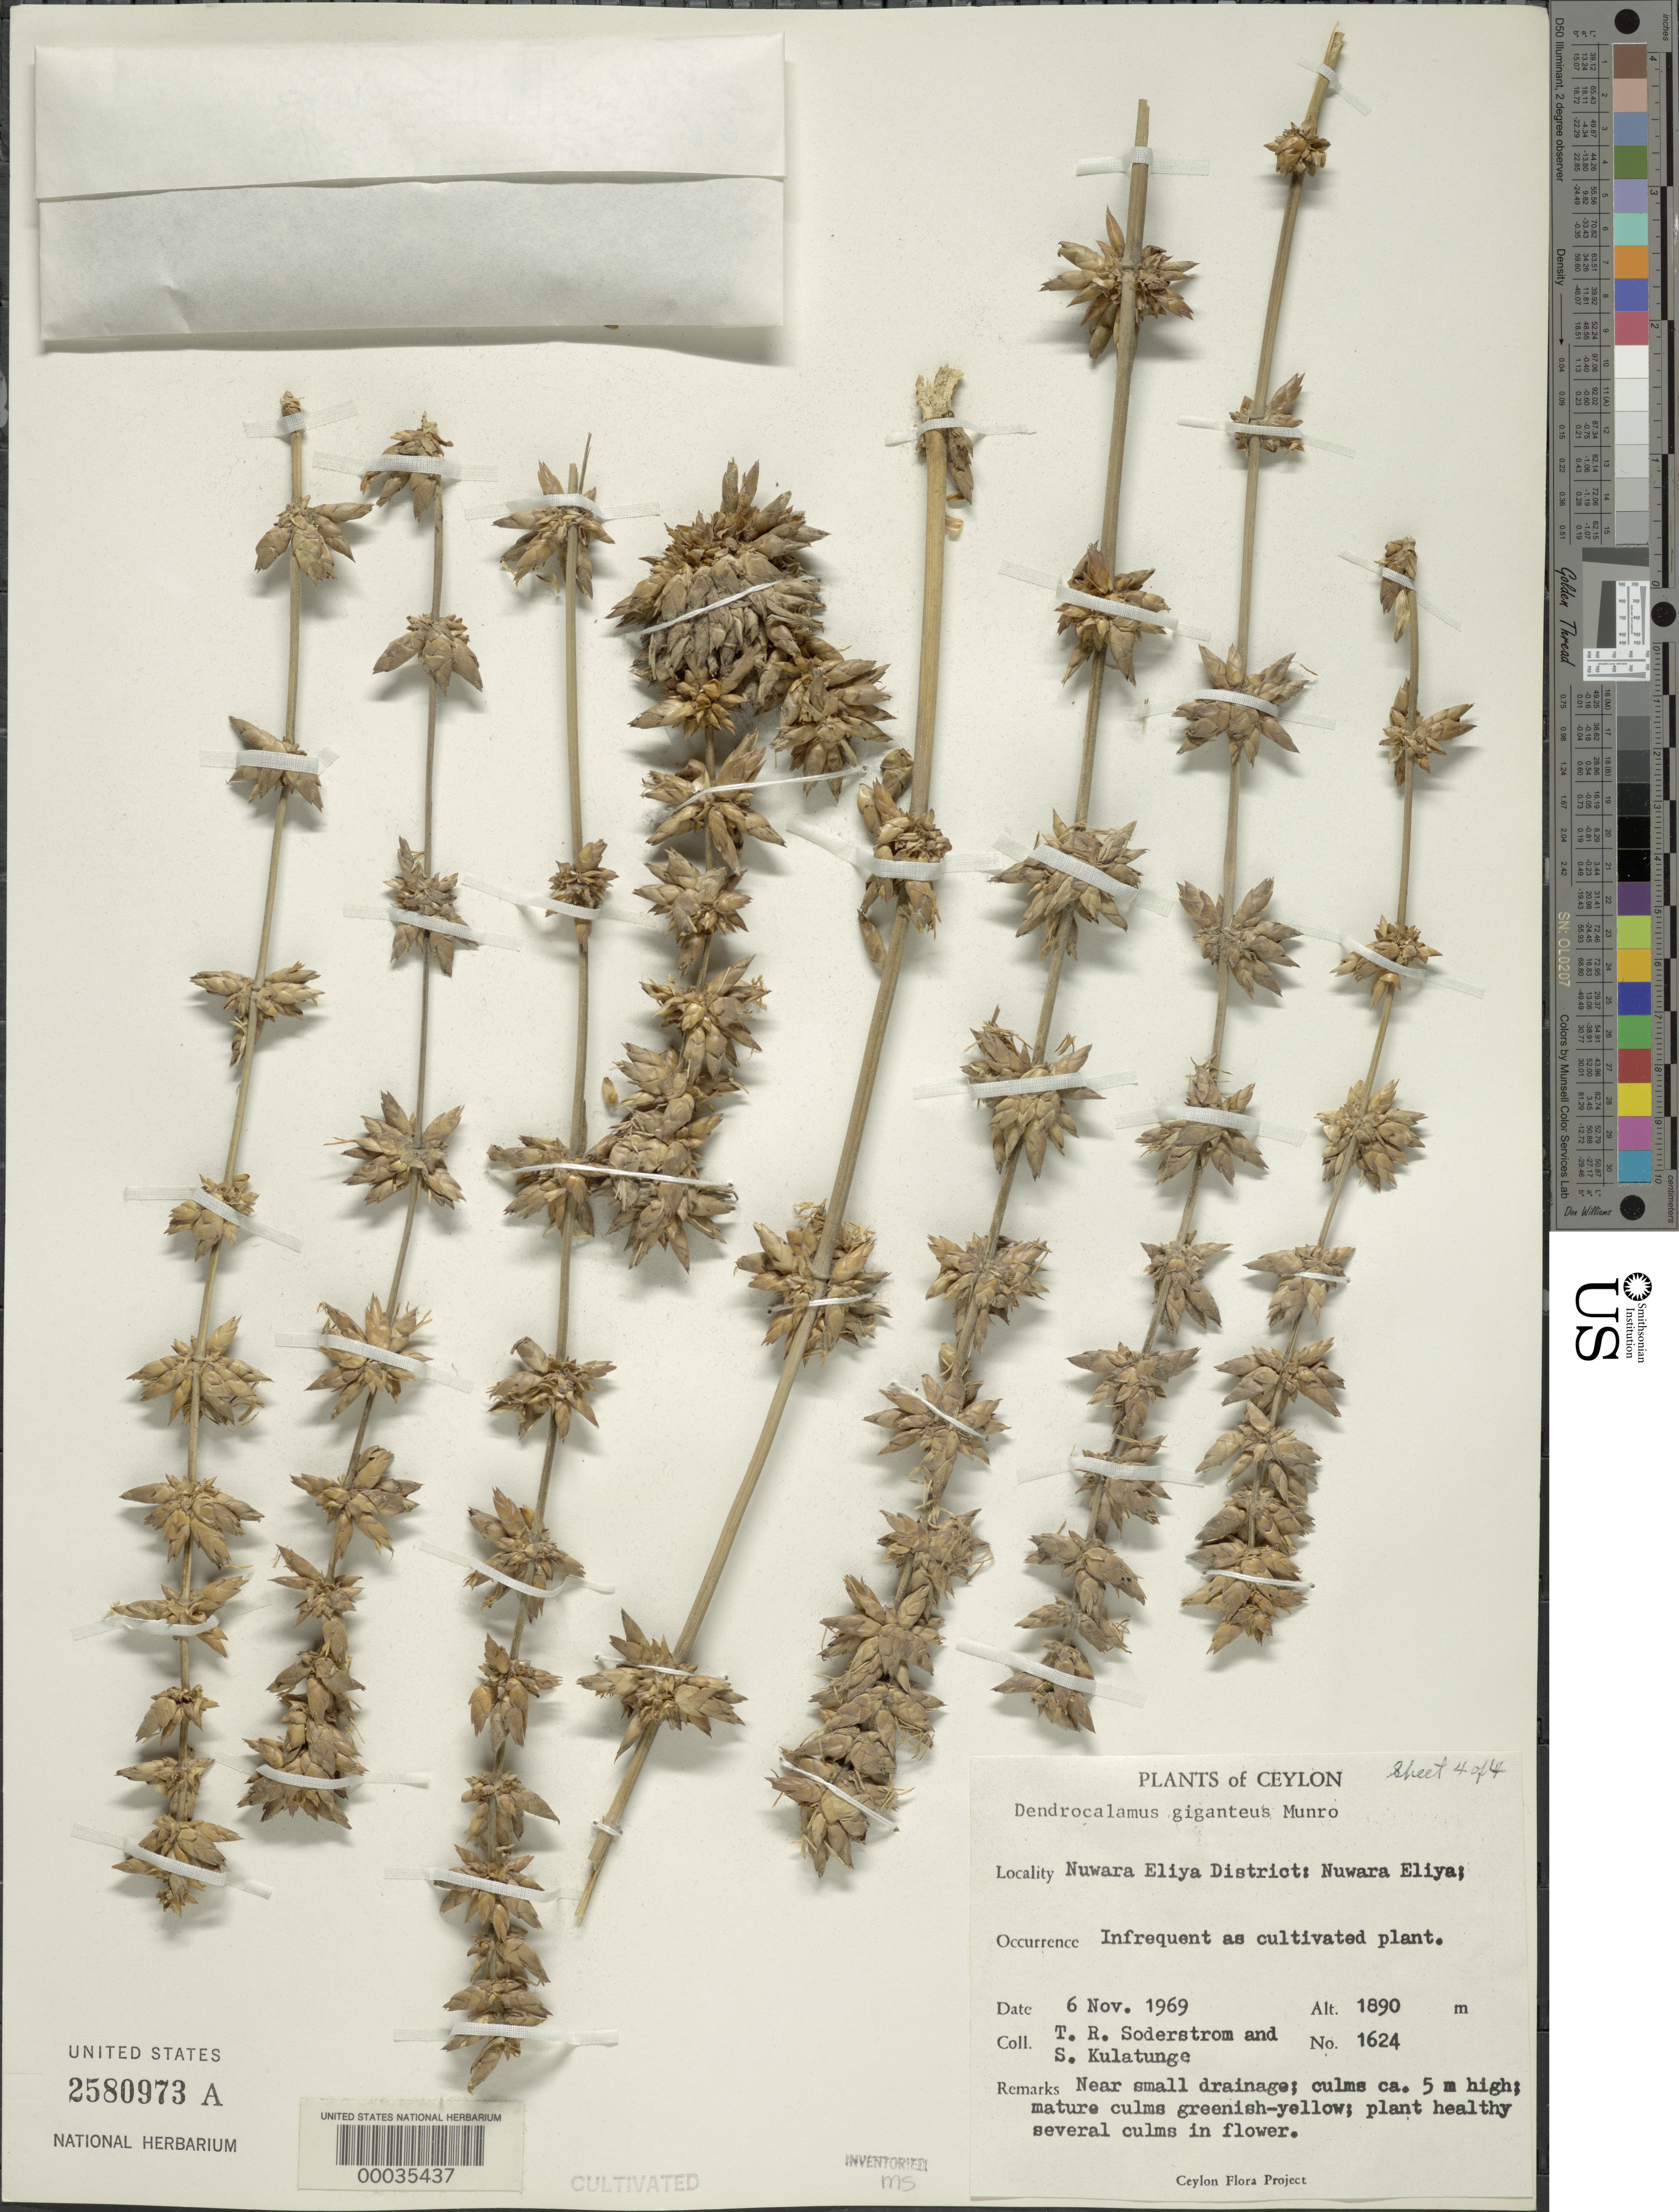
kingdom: Plantae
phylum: Tracheophyta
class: Liliopsida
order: Poales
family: Poaceae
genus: Dendrocalamus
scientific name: Dendrocalamus giganteus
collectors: T. R. Soderstrom & S. Kulatunge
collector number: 1624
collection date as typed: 06 Nov 1969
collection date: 1969-11-06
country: Sri Lanka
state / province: Central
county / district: Nuwara Eliya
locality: Nuwara eliya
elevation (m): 1890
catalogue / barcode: US 2580973A